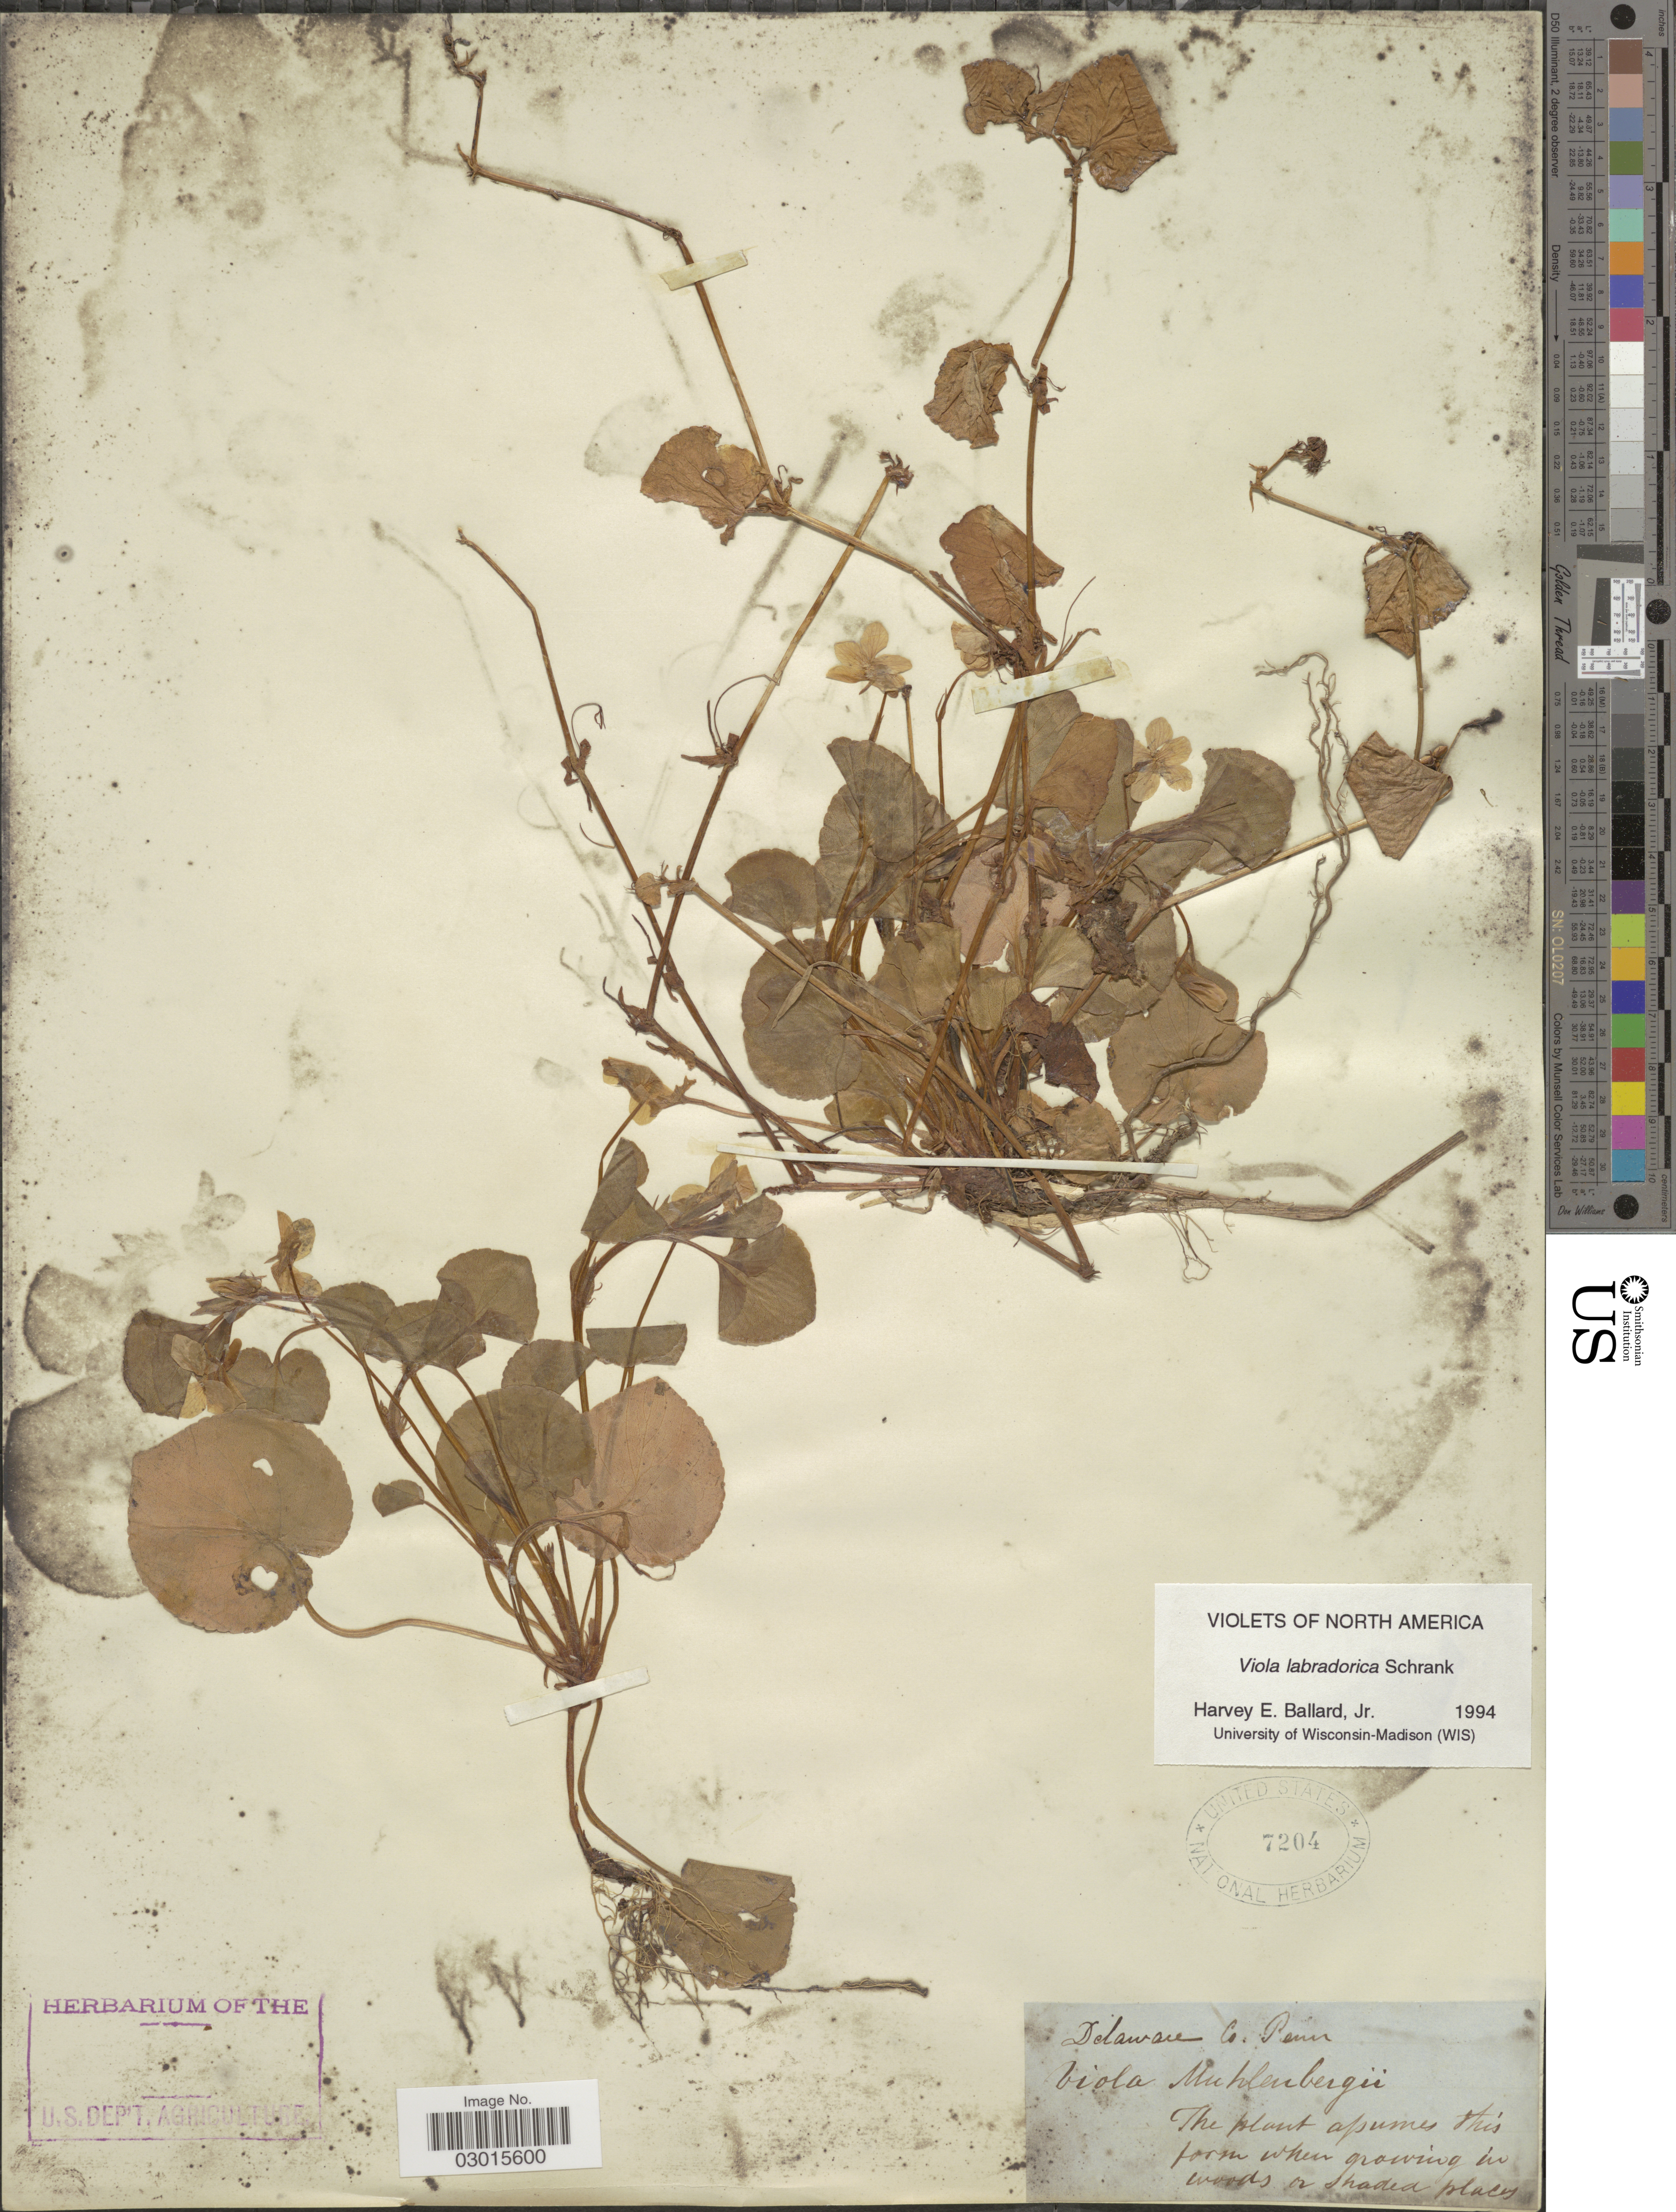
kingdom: Plantae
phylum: Tracheophyta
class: Magnoliopsida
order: Malpighiales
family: Violaceae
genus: Viola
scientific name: Viola labradorica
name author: Schrank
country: United States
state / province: Pennsylvania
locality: Delaware Co. Penn.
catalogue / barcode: US 7204